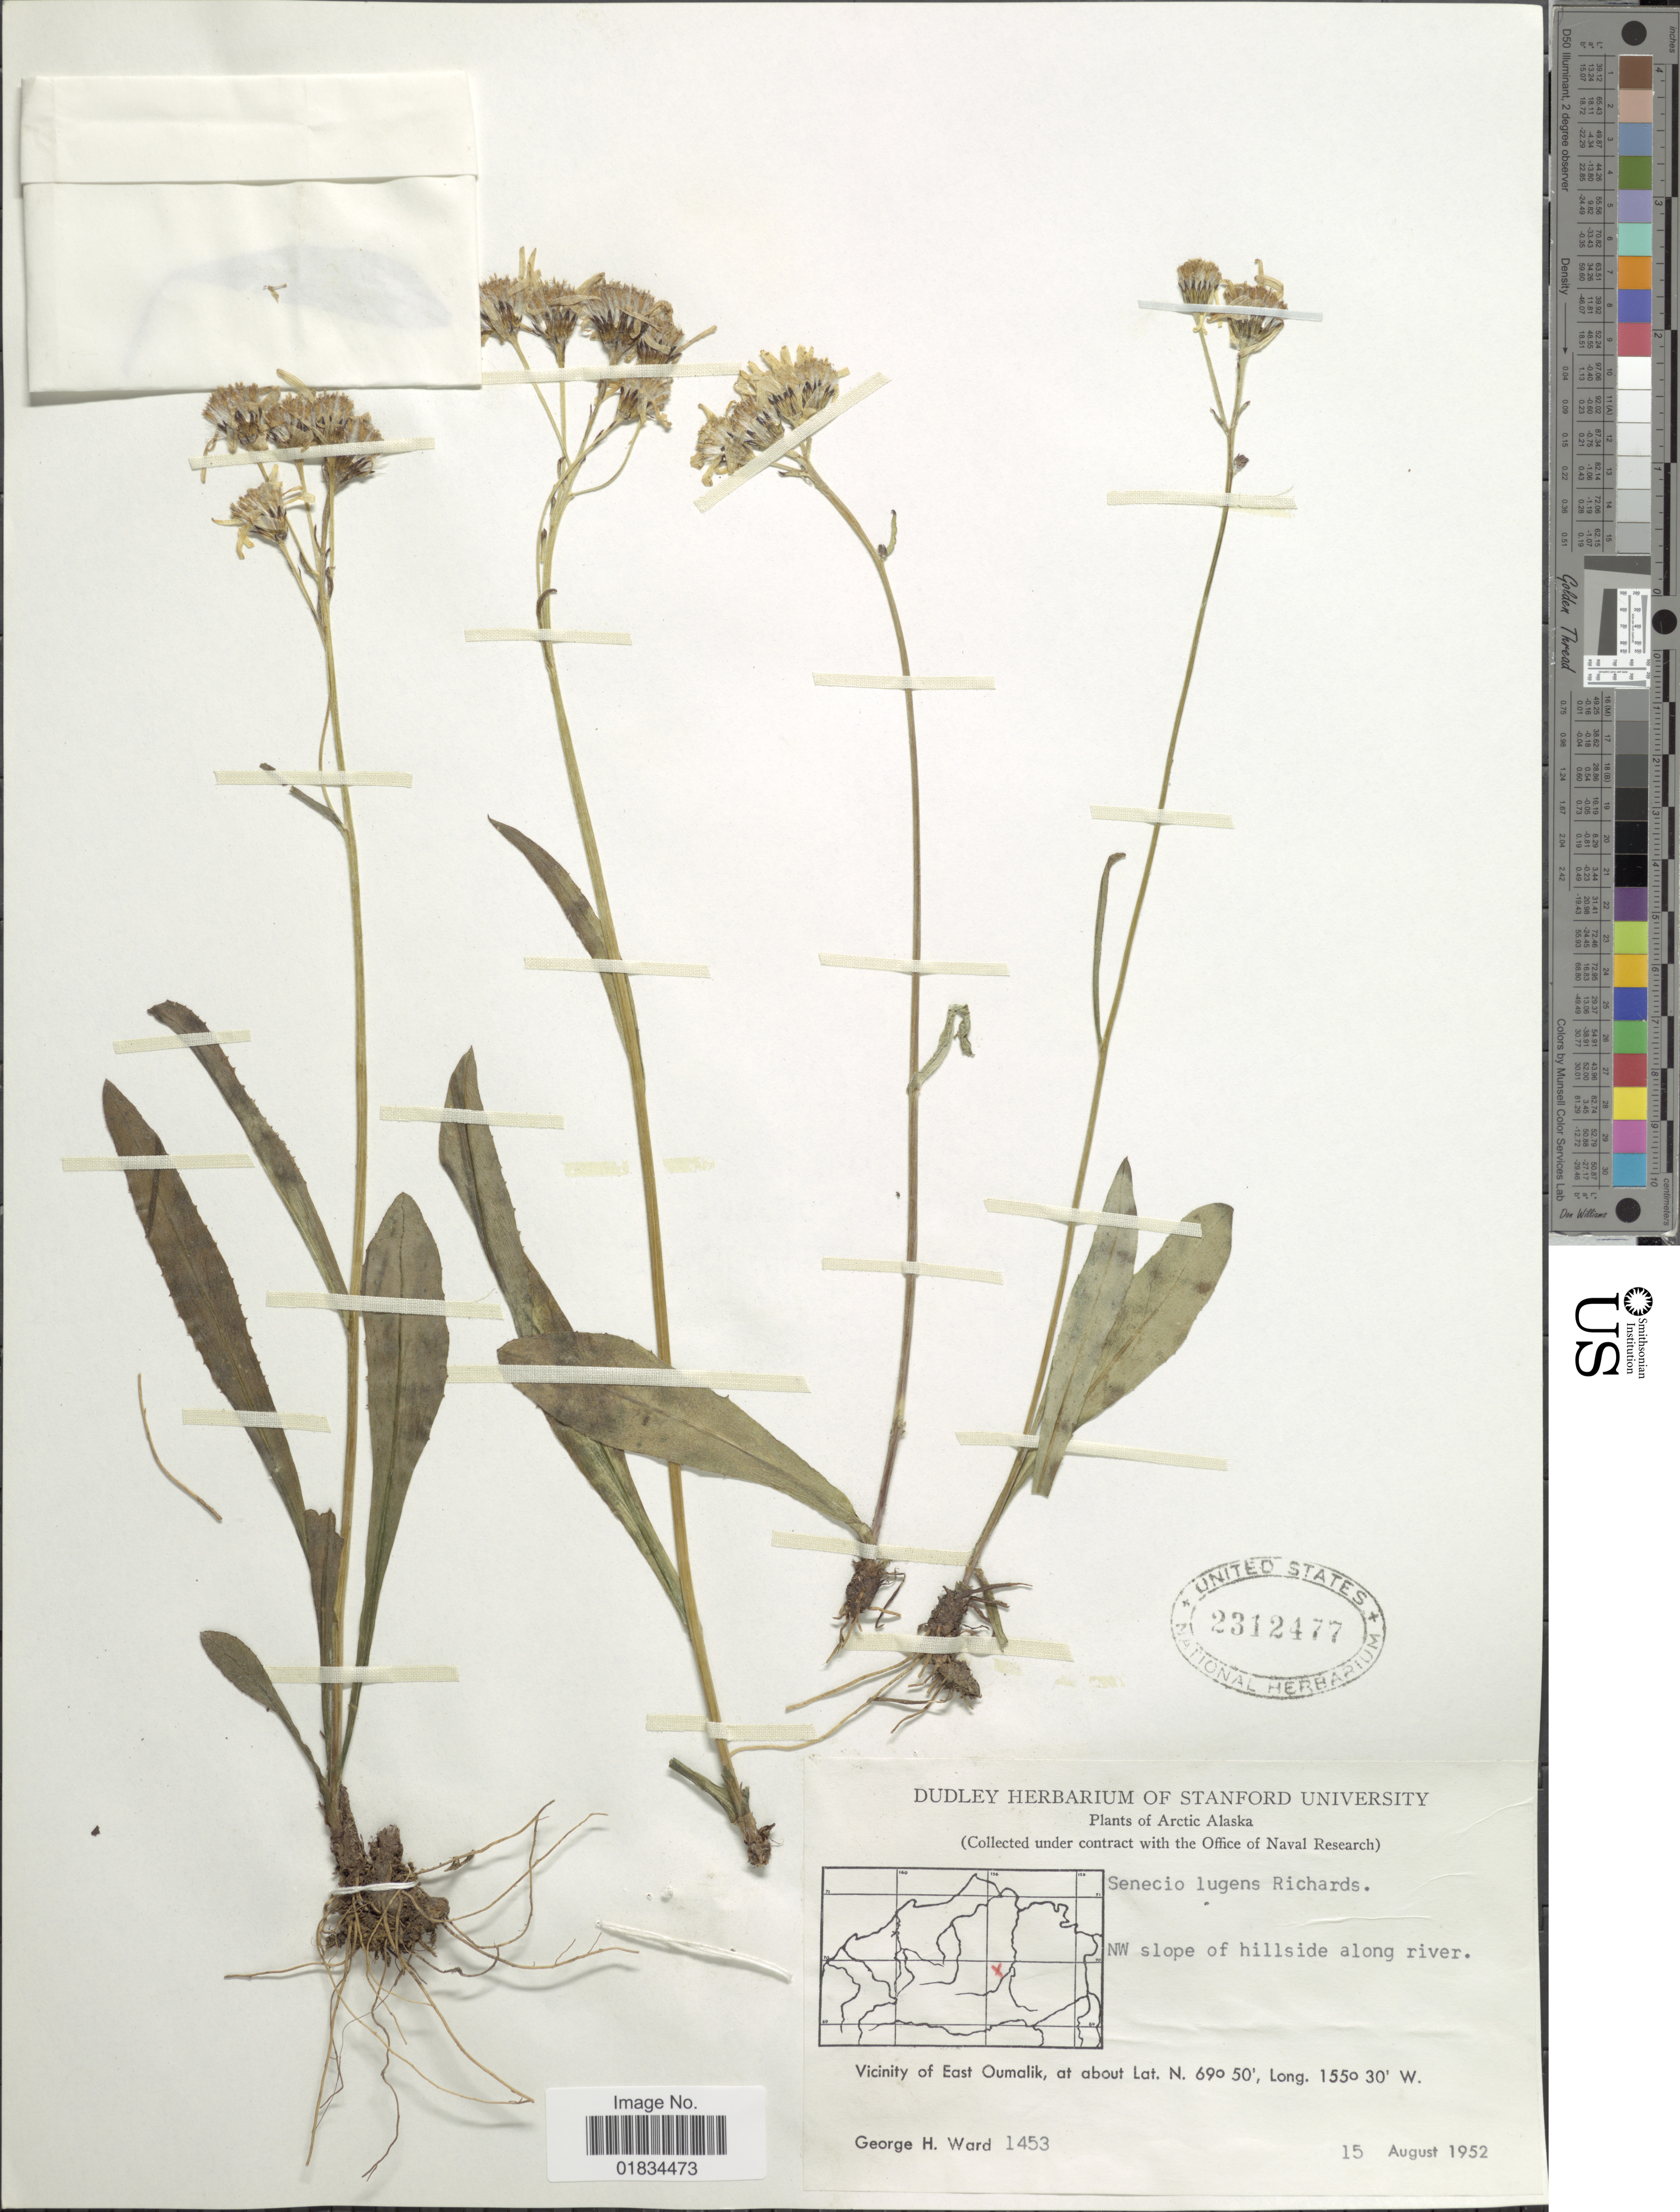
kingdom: Plantae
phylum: Tracheophyta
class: Magnoliopsida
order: Asterales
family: Asteraceae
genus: Senecio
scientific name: Senecio lugens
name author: Richardson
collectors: G. H. Ward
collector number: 1453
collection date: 1952-08-15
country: United States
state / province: Alaska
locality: Arctic Alaska. NW slope of hillside along river, Vicinity of East Oumalik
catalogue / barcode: US 2312477